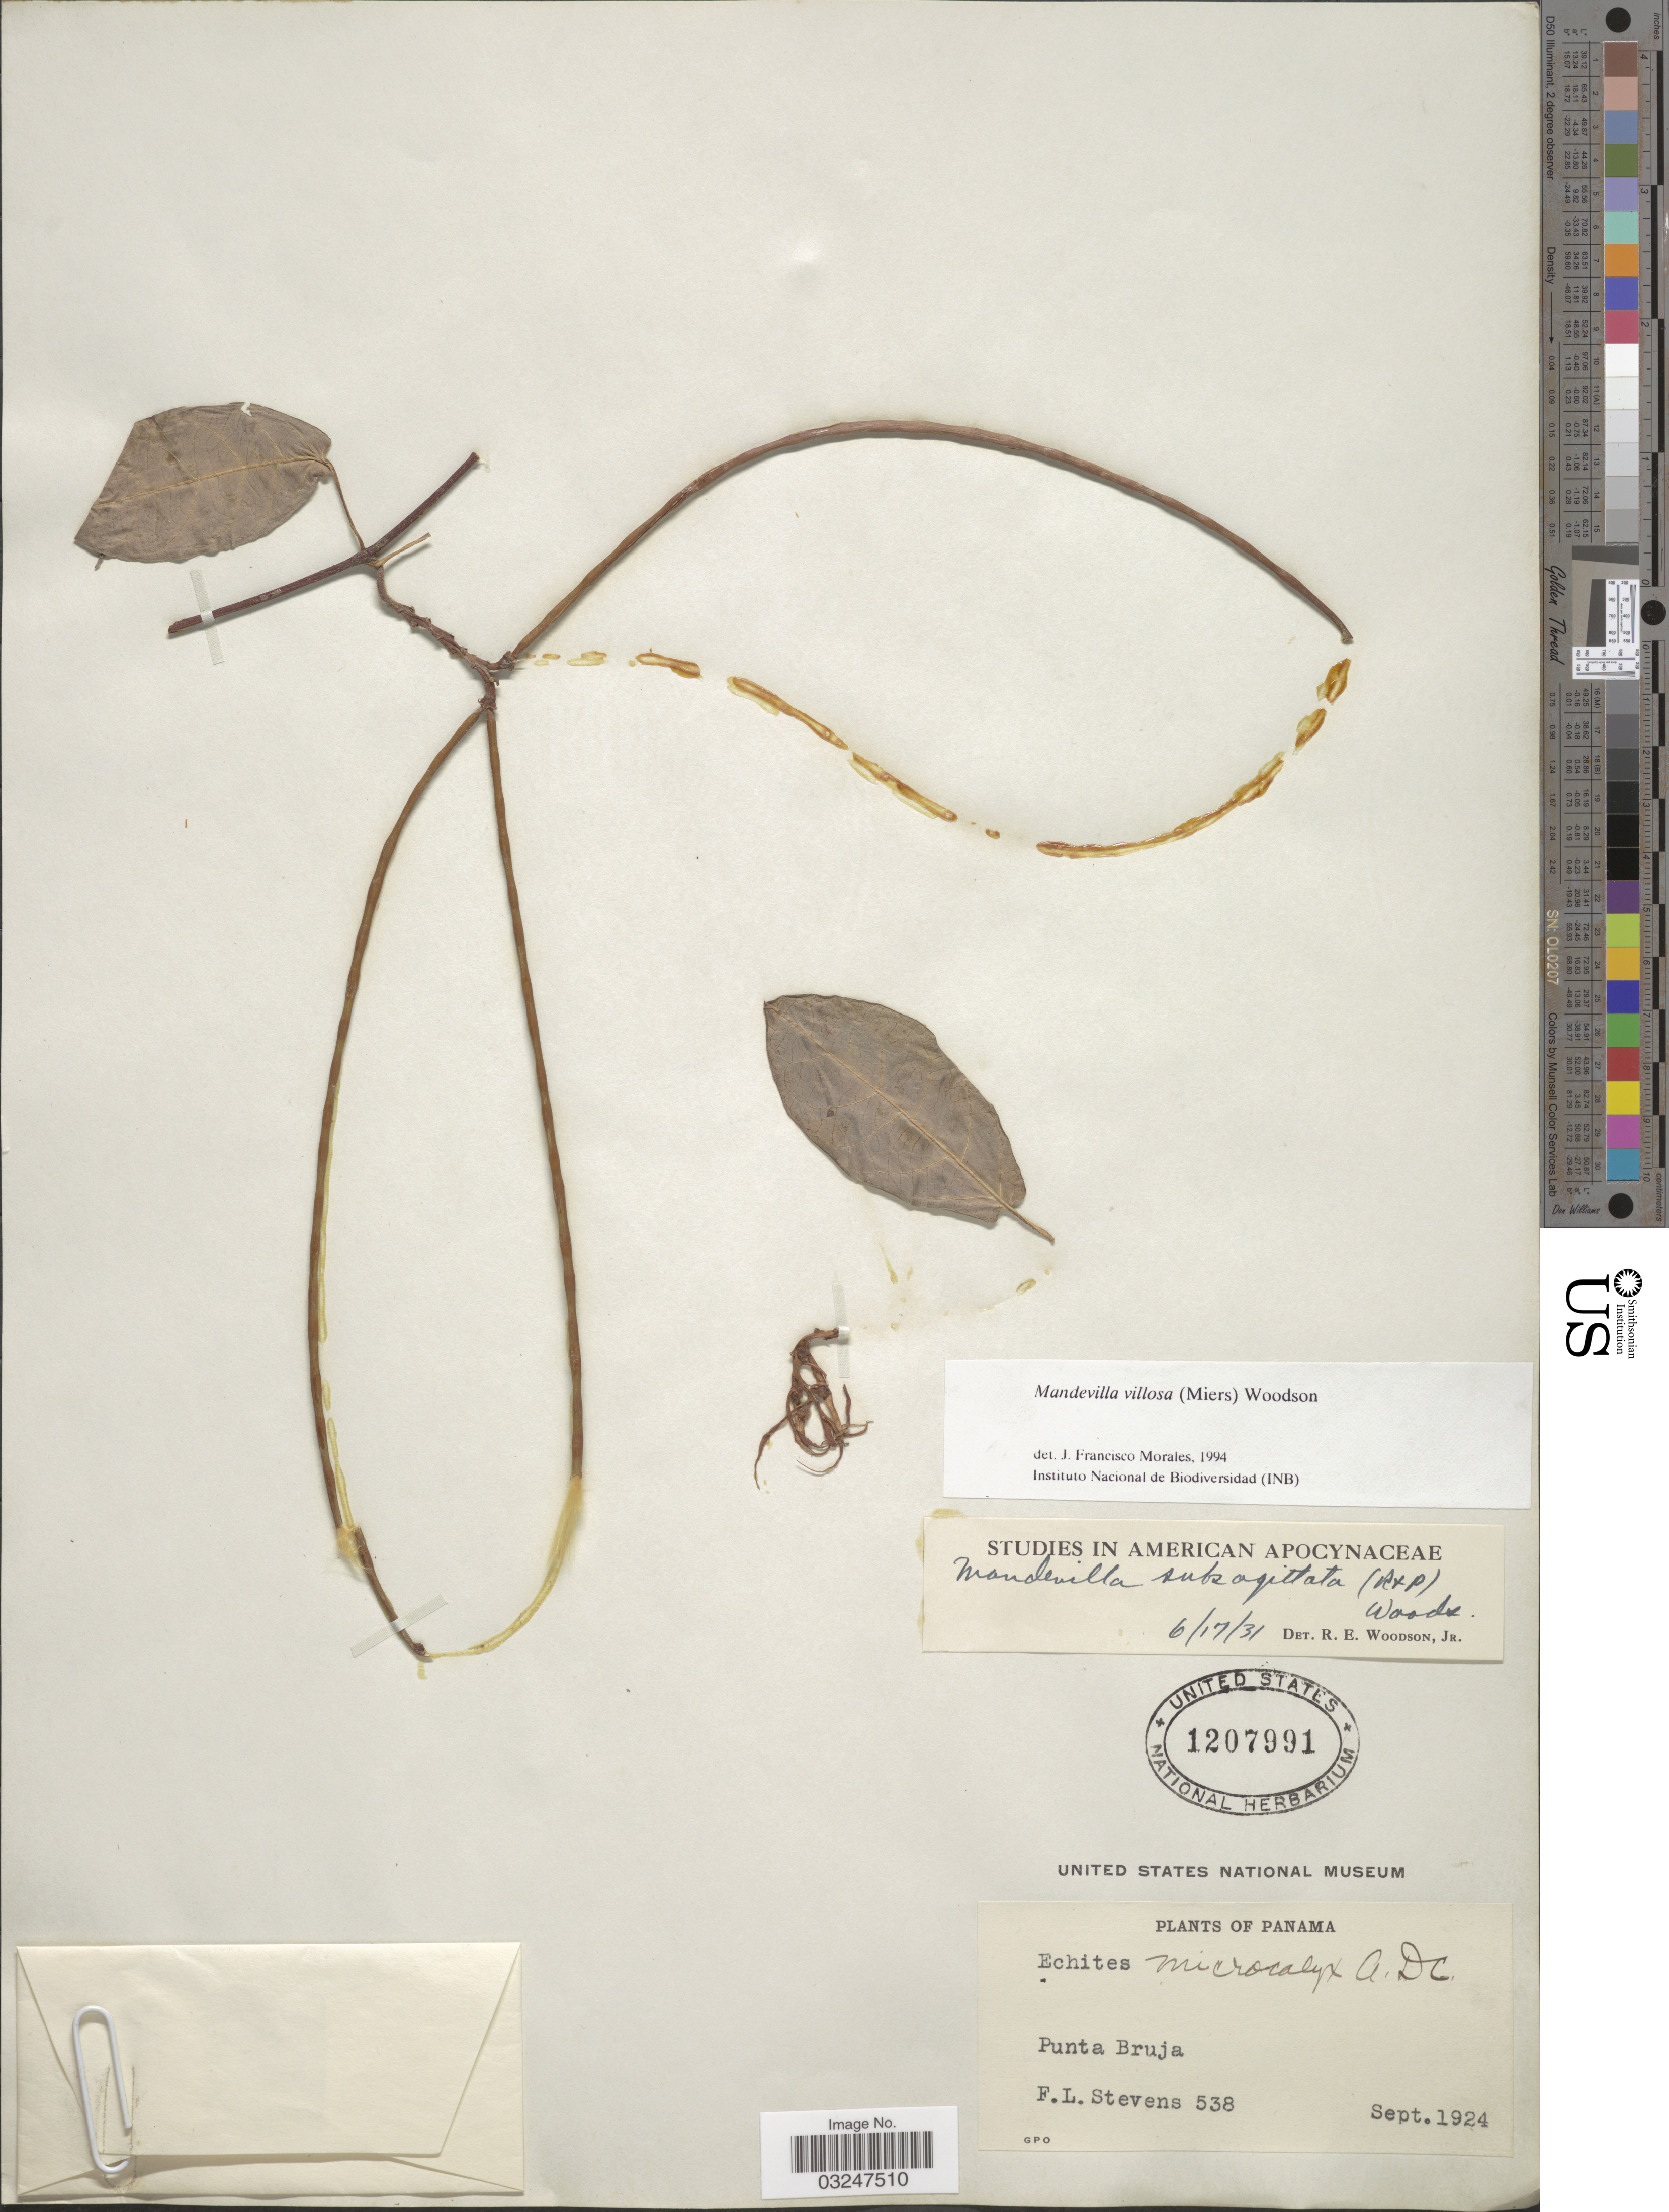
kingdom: Plantae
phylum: Tracheophyta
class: Magnoliopsida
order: Gentianales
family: Apocynaceae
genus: Mandevilla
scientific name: Mandevilla villosa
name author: (Miers) Woodson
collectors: F. L. Stevens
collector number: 538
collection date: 1924-09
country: Panama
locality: Punta Bruja.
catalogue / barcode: US 1207991